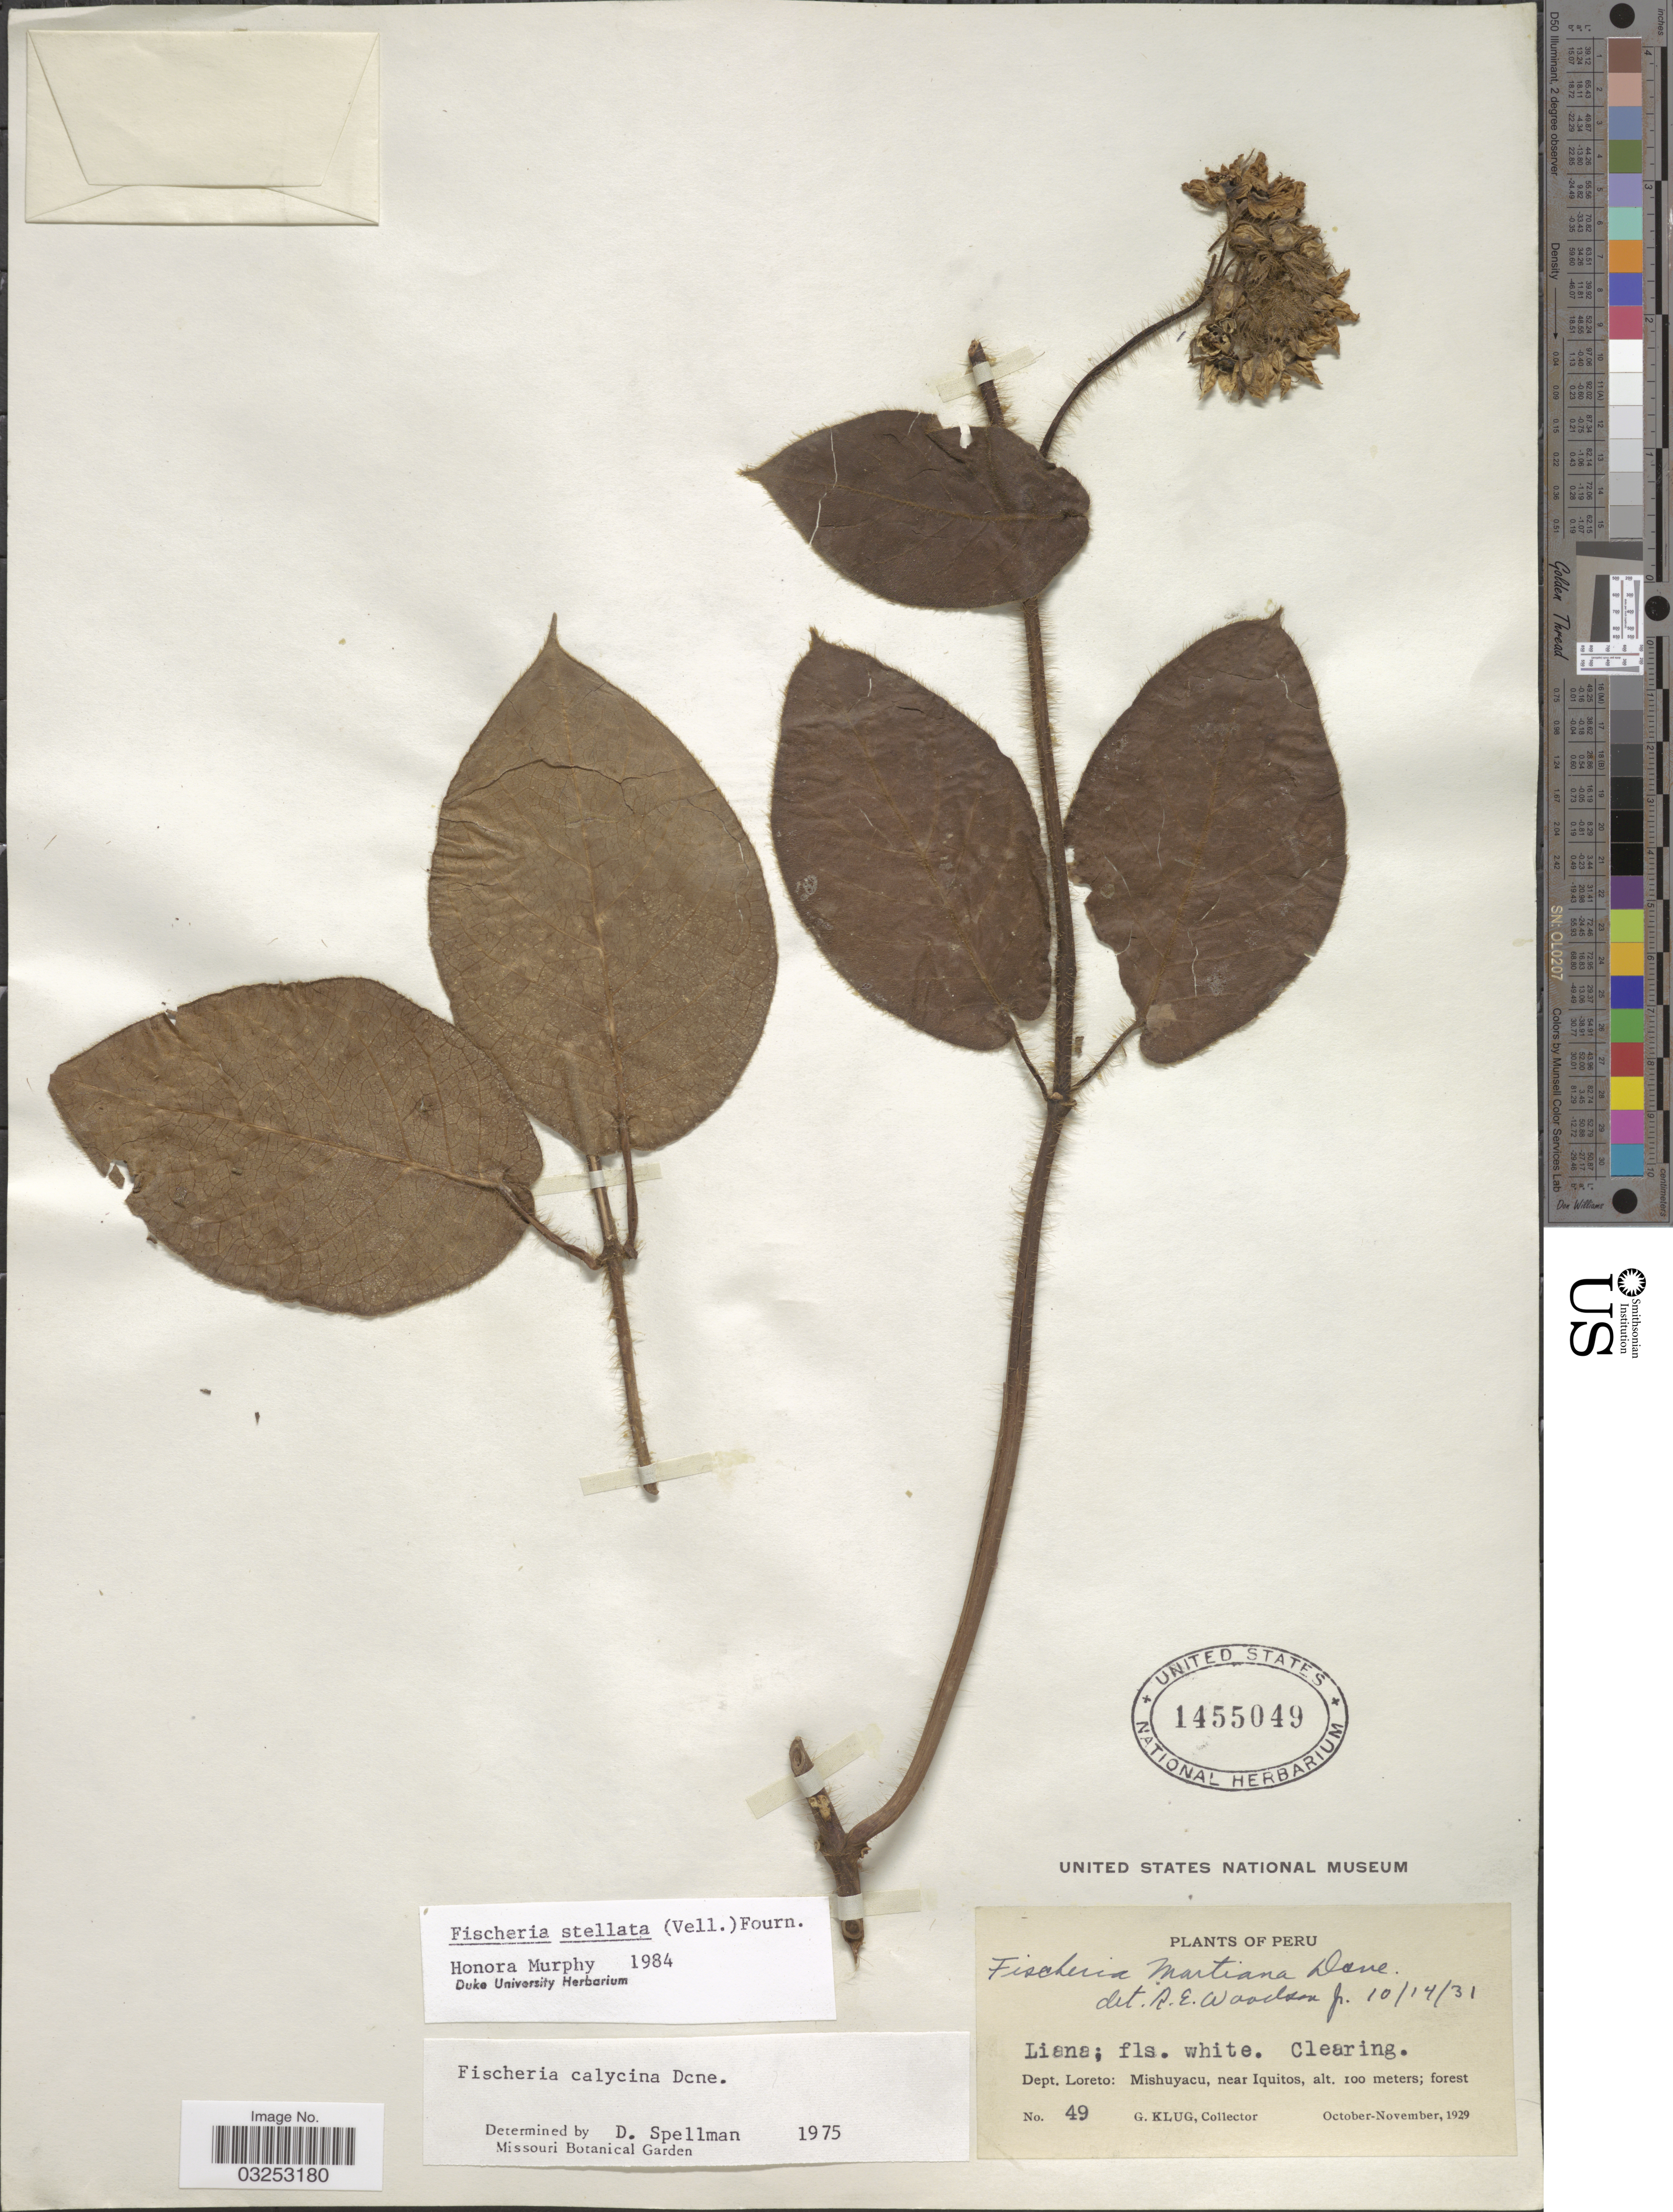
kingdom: Plantae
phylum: Tracheophyta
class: Magnoliopsida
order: Gentianales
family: Apocynaceae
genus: Fischeria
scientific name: Fischeria stellata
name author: (Vell.) E. Fourn.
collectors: G. Klug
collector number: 49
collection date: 1929-10/1929-11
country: Peru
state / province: Loreto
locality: Dept. Loreto: Mishuyacu, near Iquitos.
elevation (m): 100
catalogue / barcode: US 1455049